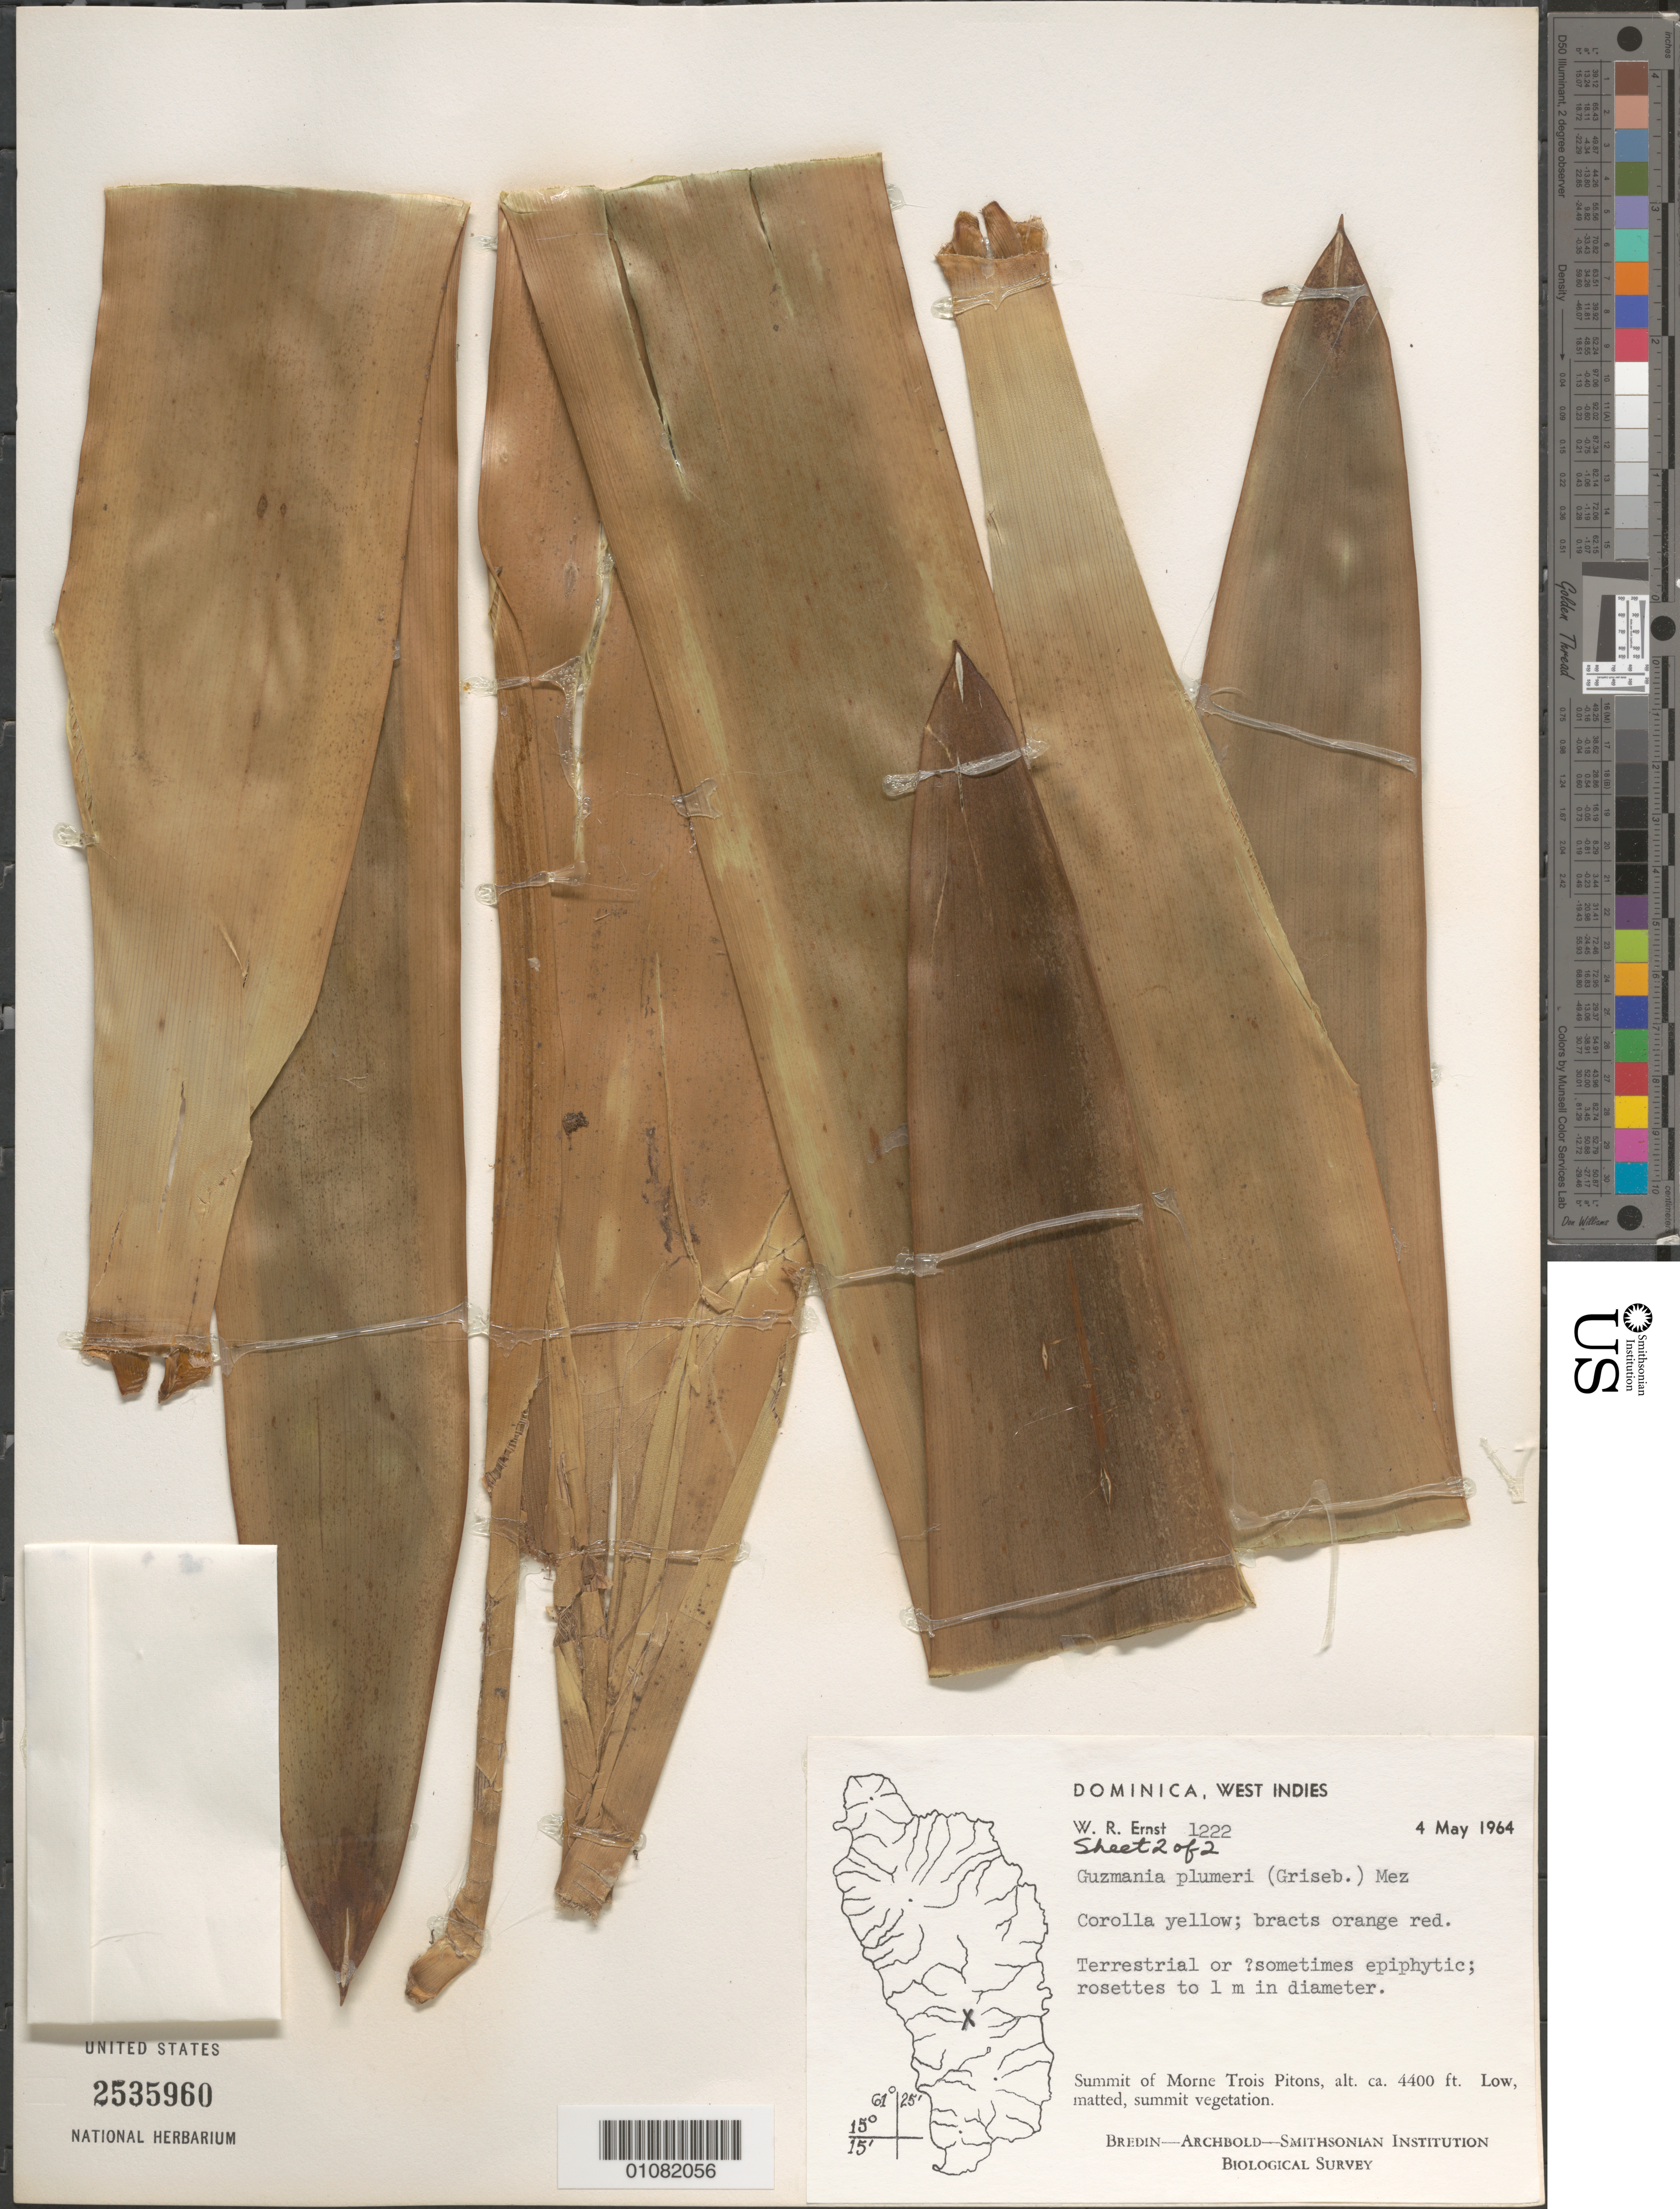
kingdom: Plantae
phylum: Tracheophyta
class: Liliopsida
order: Poales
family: Bromeliaceae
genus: Guzmania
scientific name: Guzmania plumieri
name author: (Griseb.) Mez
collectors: W. R. Ernst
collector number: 1222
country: Dominica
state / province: St. George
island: Dominica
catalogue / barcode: US 2535960